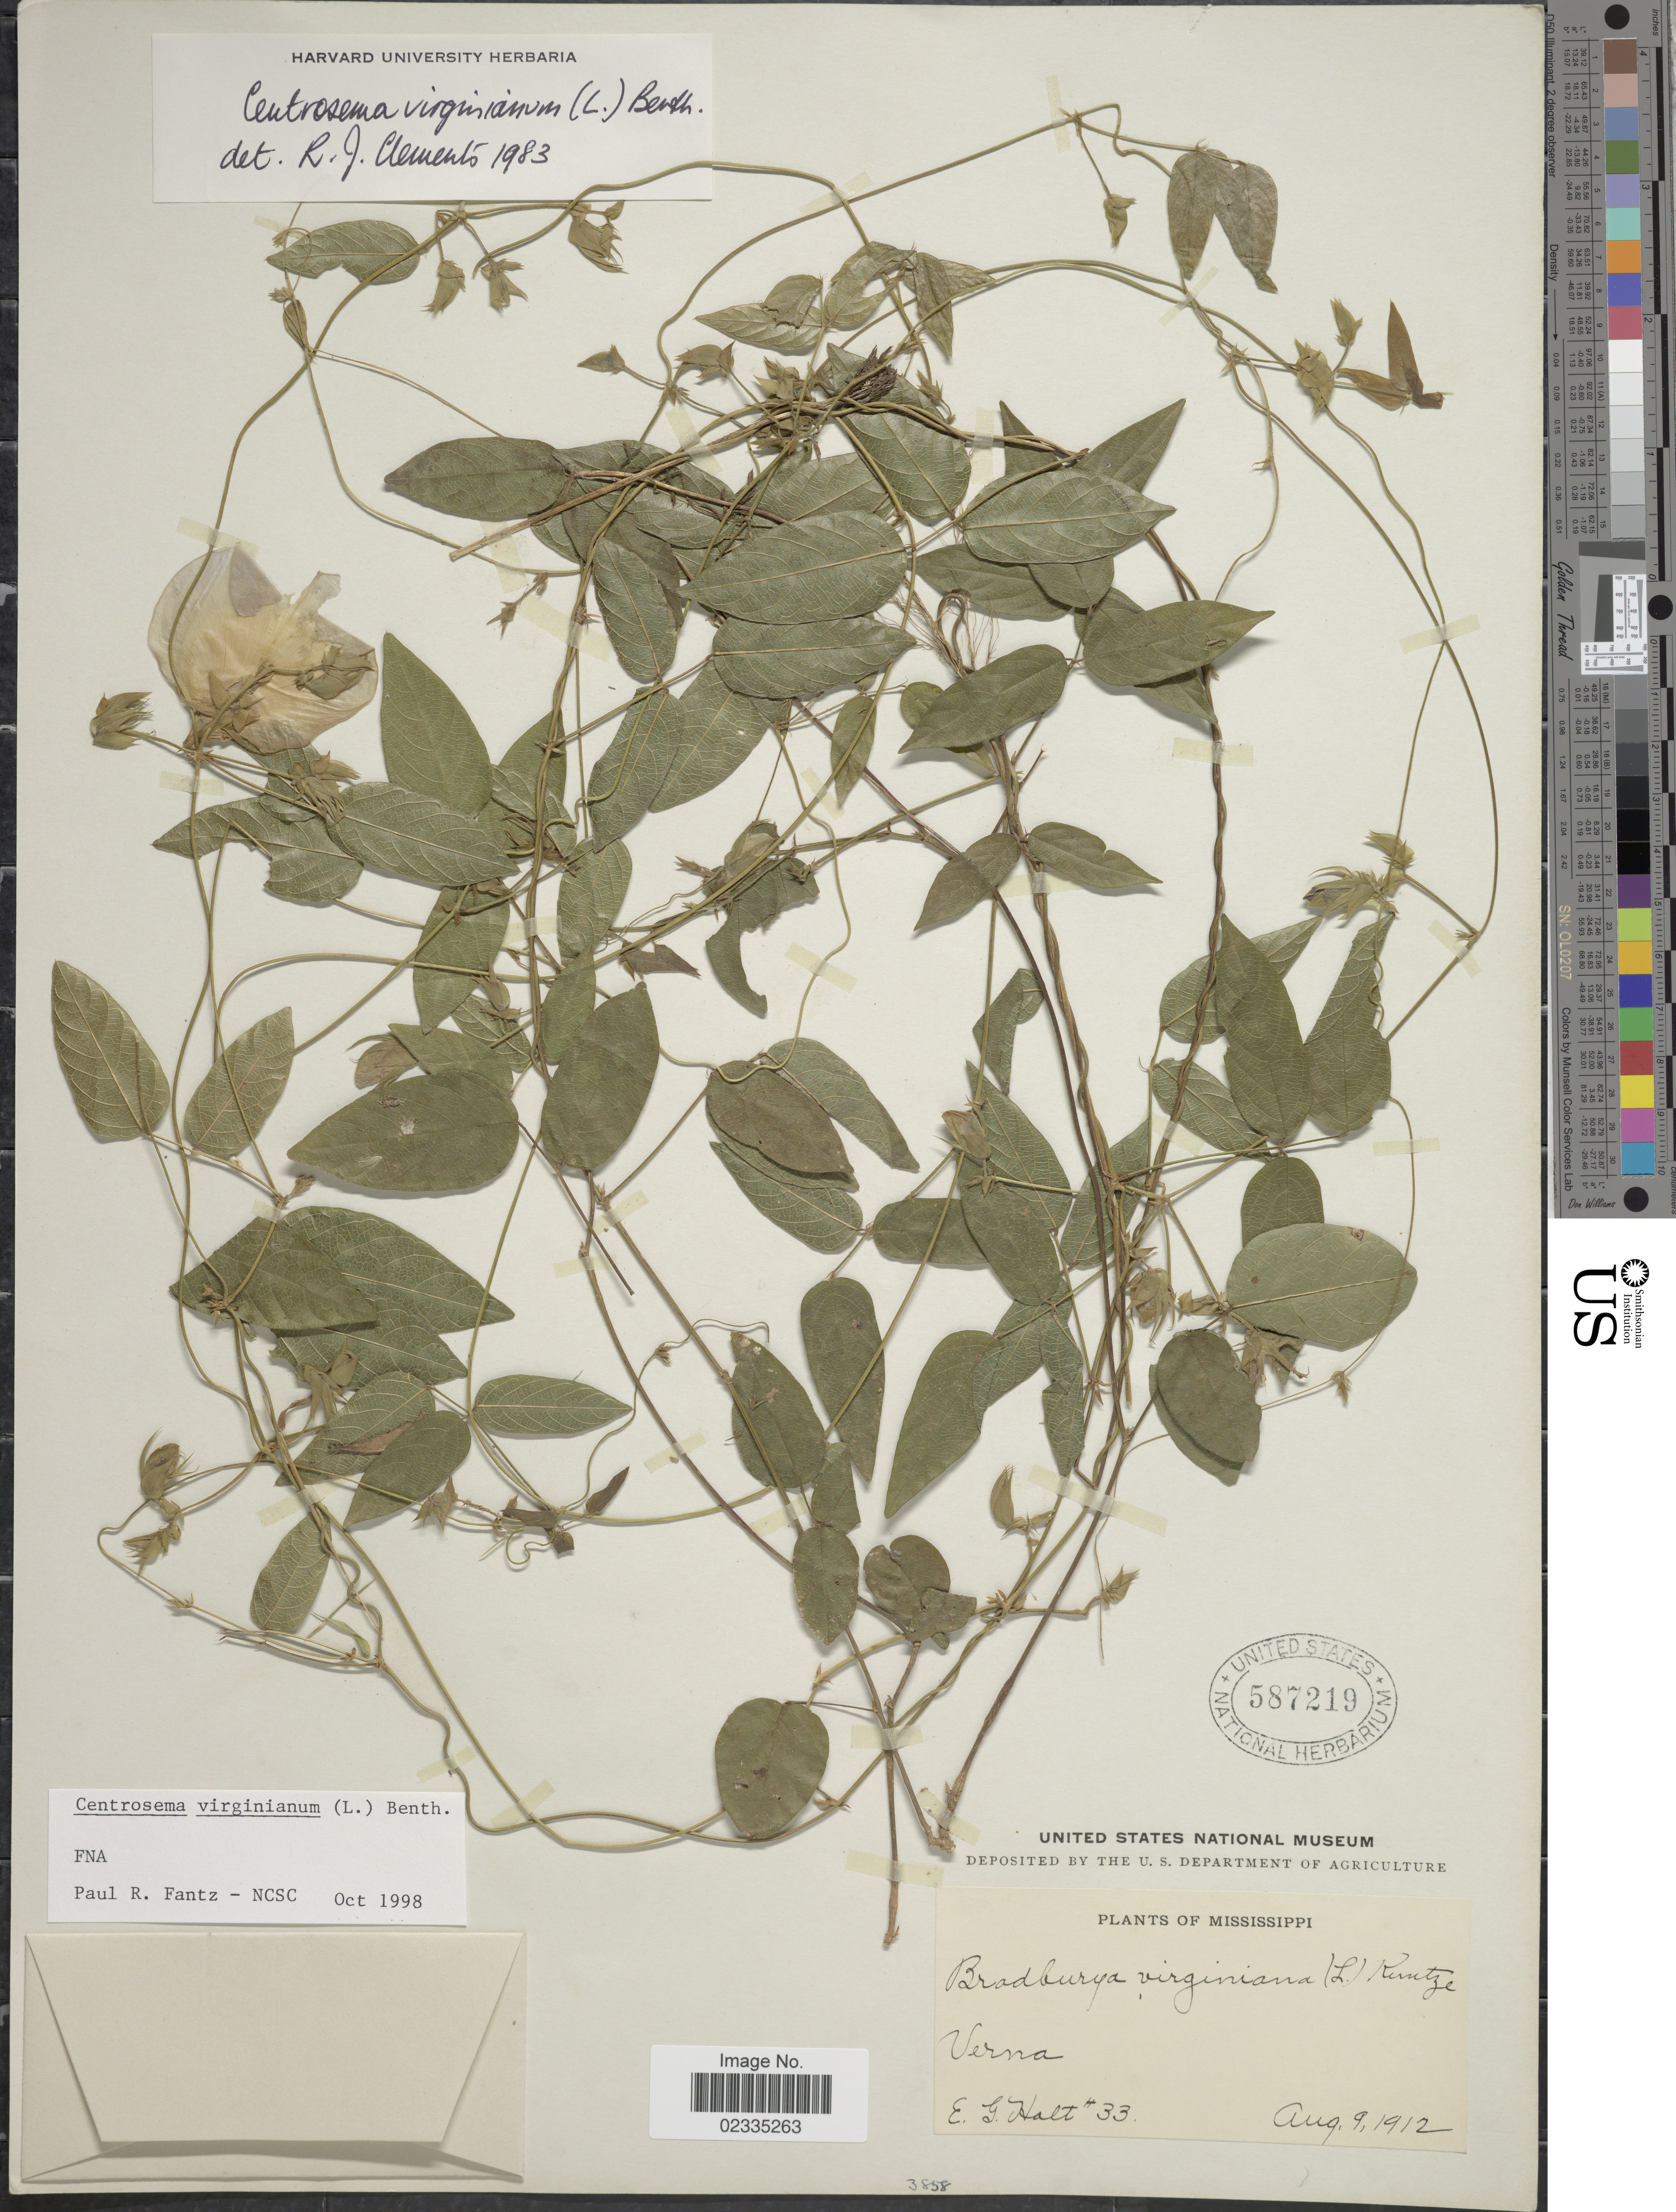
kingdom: Plantae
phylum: Tracheophyta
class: Magnoliopsida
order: Fabales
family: Fabaceae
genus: Centrosema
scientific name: Centrosema virginianum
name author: (L.) Benth.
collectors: E. Halt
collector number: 33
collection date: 1912-08-09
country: United States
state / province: Mississippi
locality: Verna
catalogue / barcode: US 587219